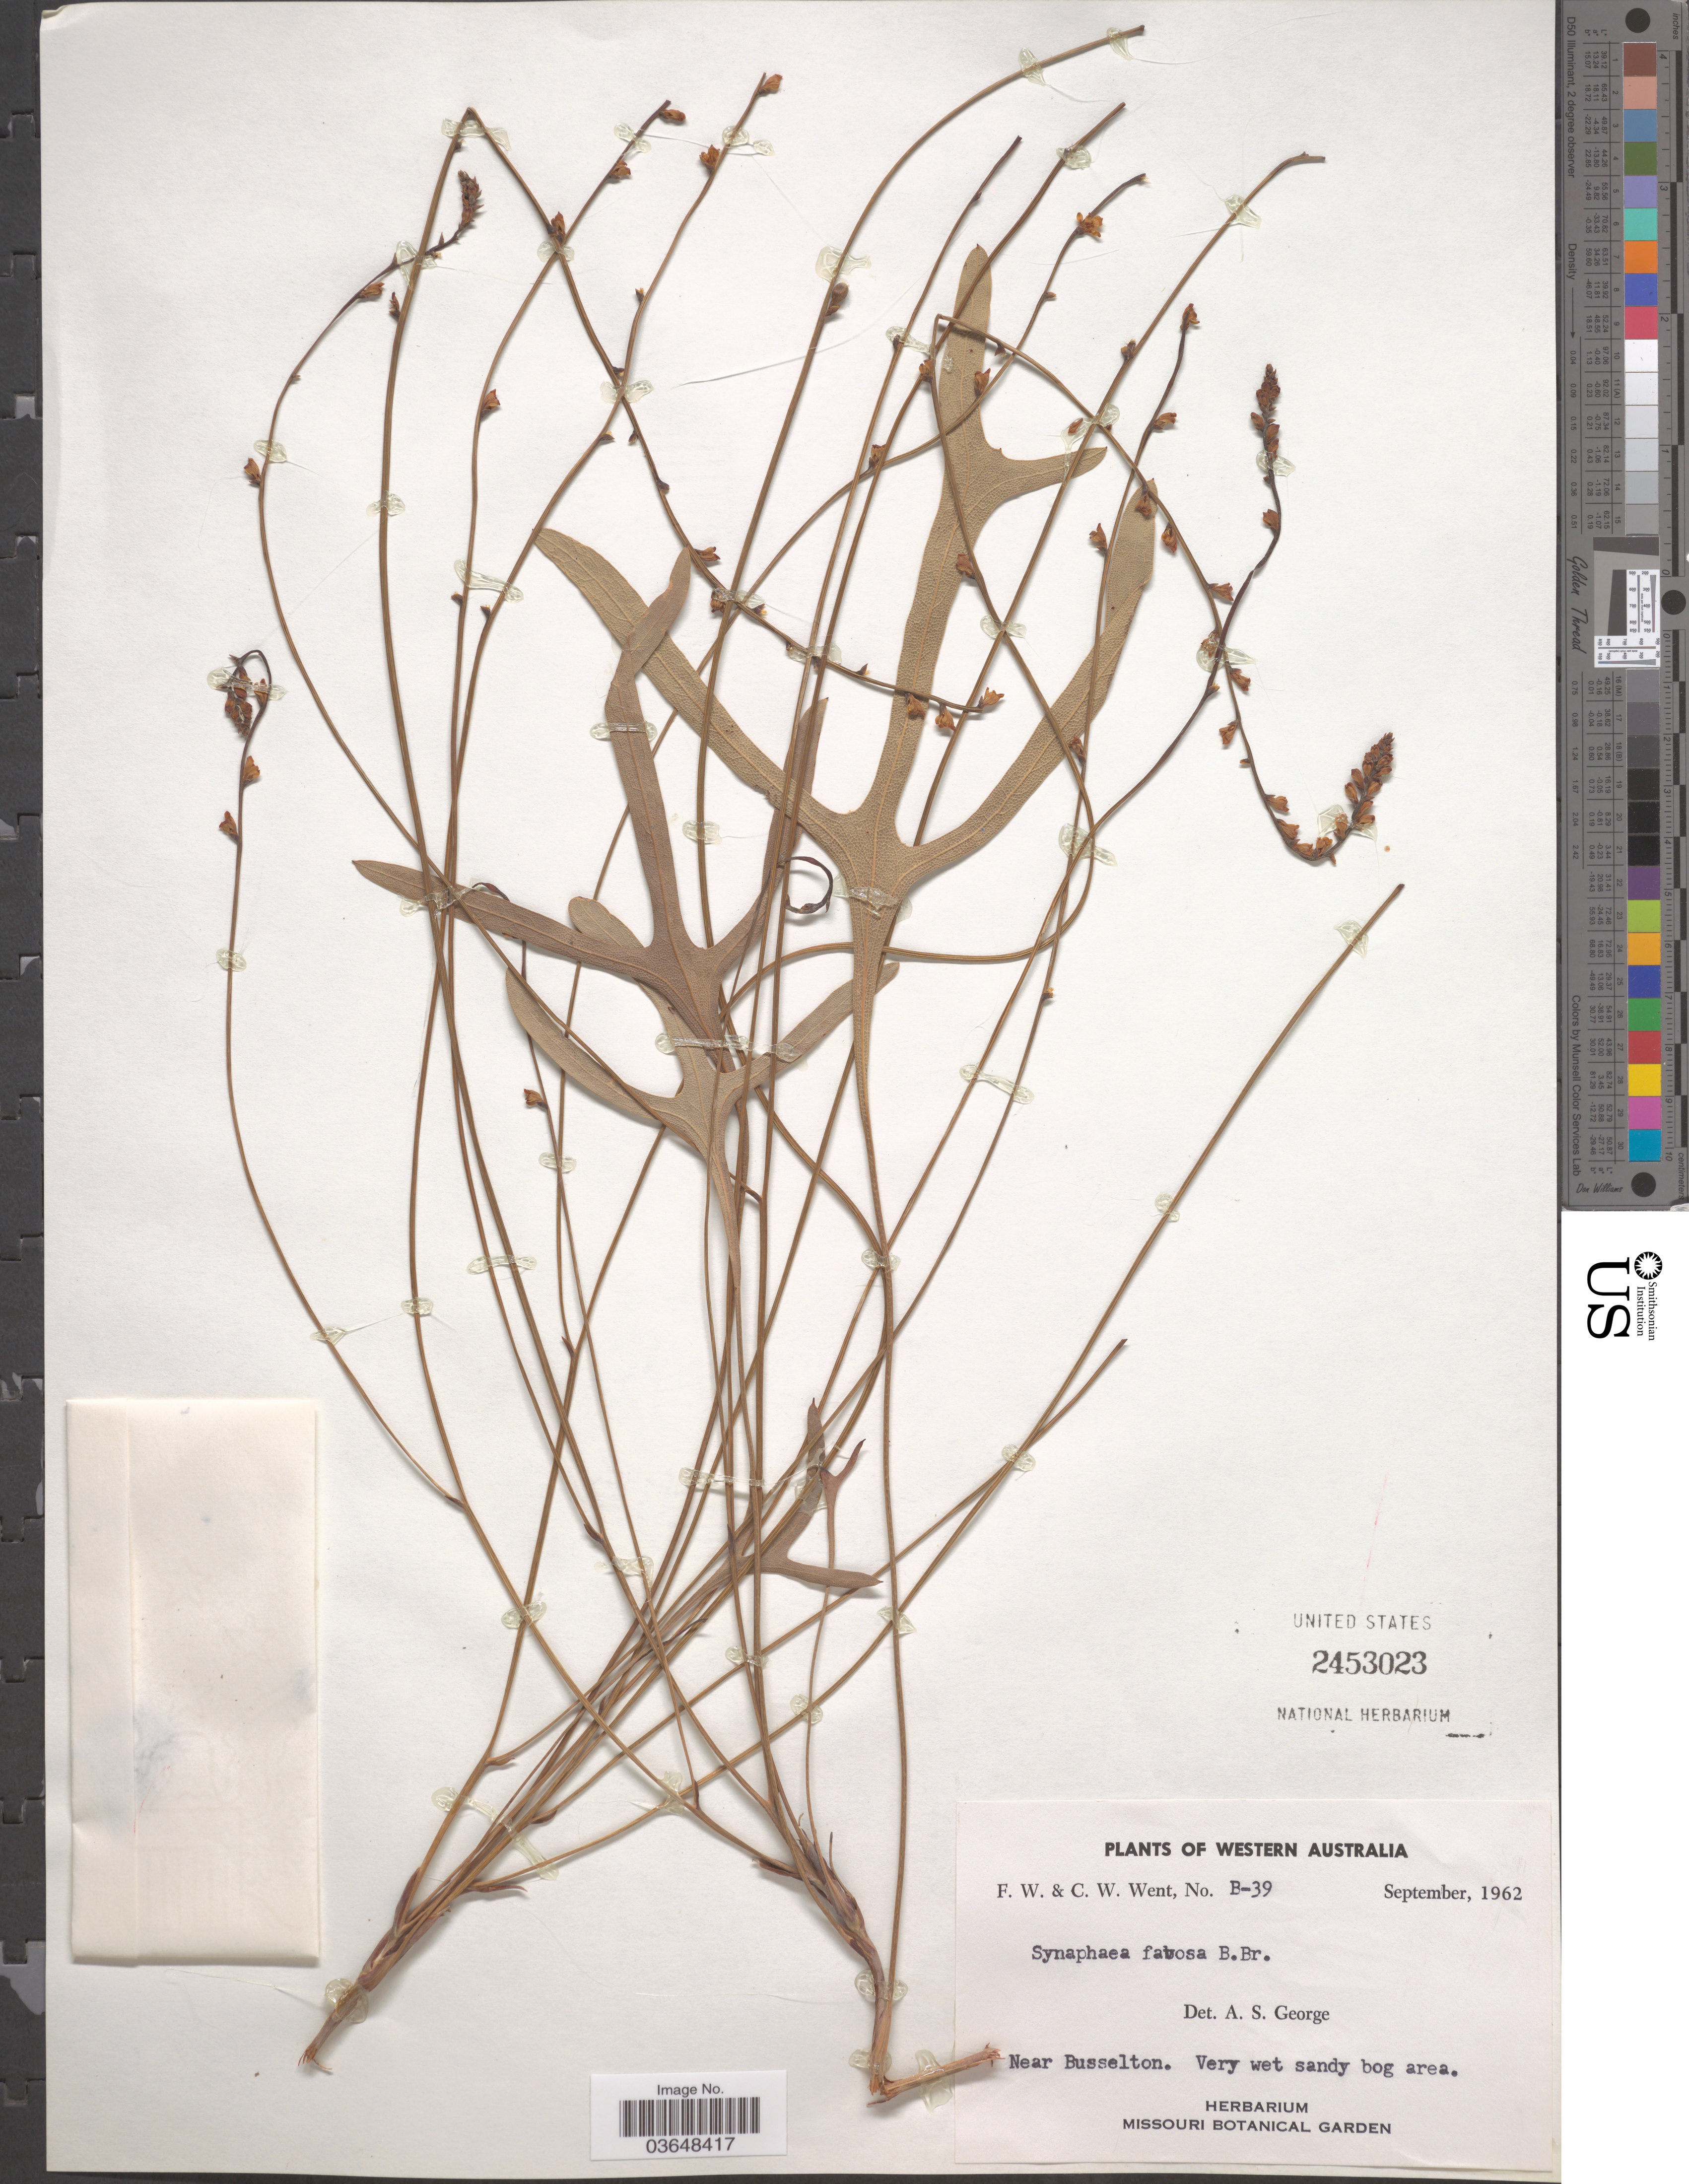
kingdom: Plantae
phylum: Tracheophyta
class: Magnoliopsida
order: Proteales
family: Proteaceae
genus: Synaphea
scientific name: Synaphea favosa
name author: R. Br.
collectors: F. W. Went & C. W. Went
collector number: B-39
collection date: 1962-09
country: Australia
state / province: Western Australia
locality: Near Busselton.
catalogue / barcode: US 2453023